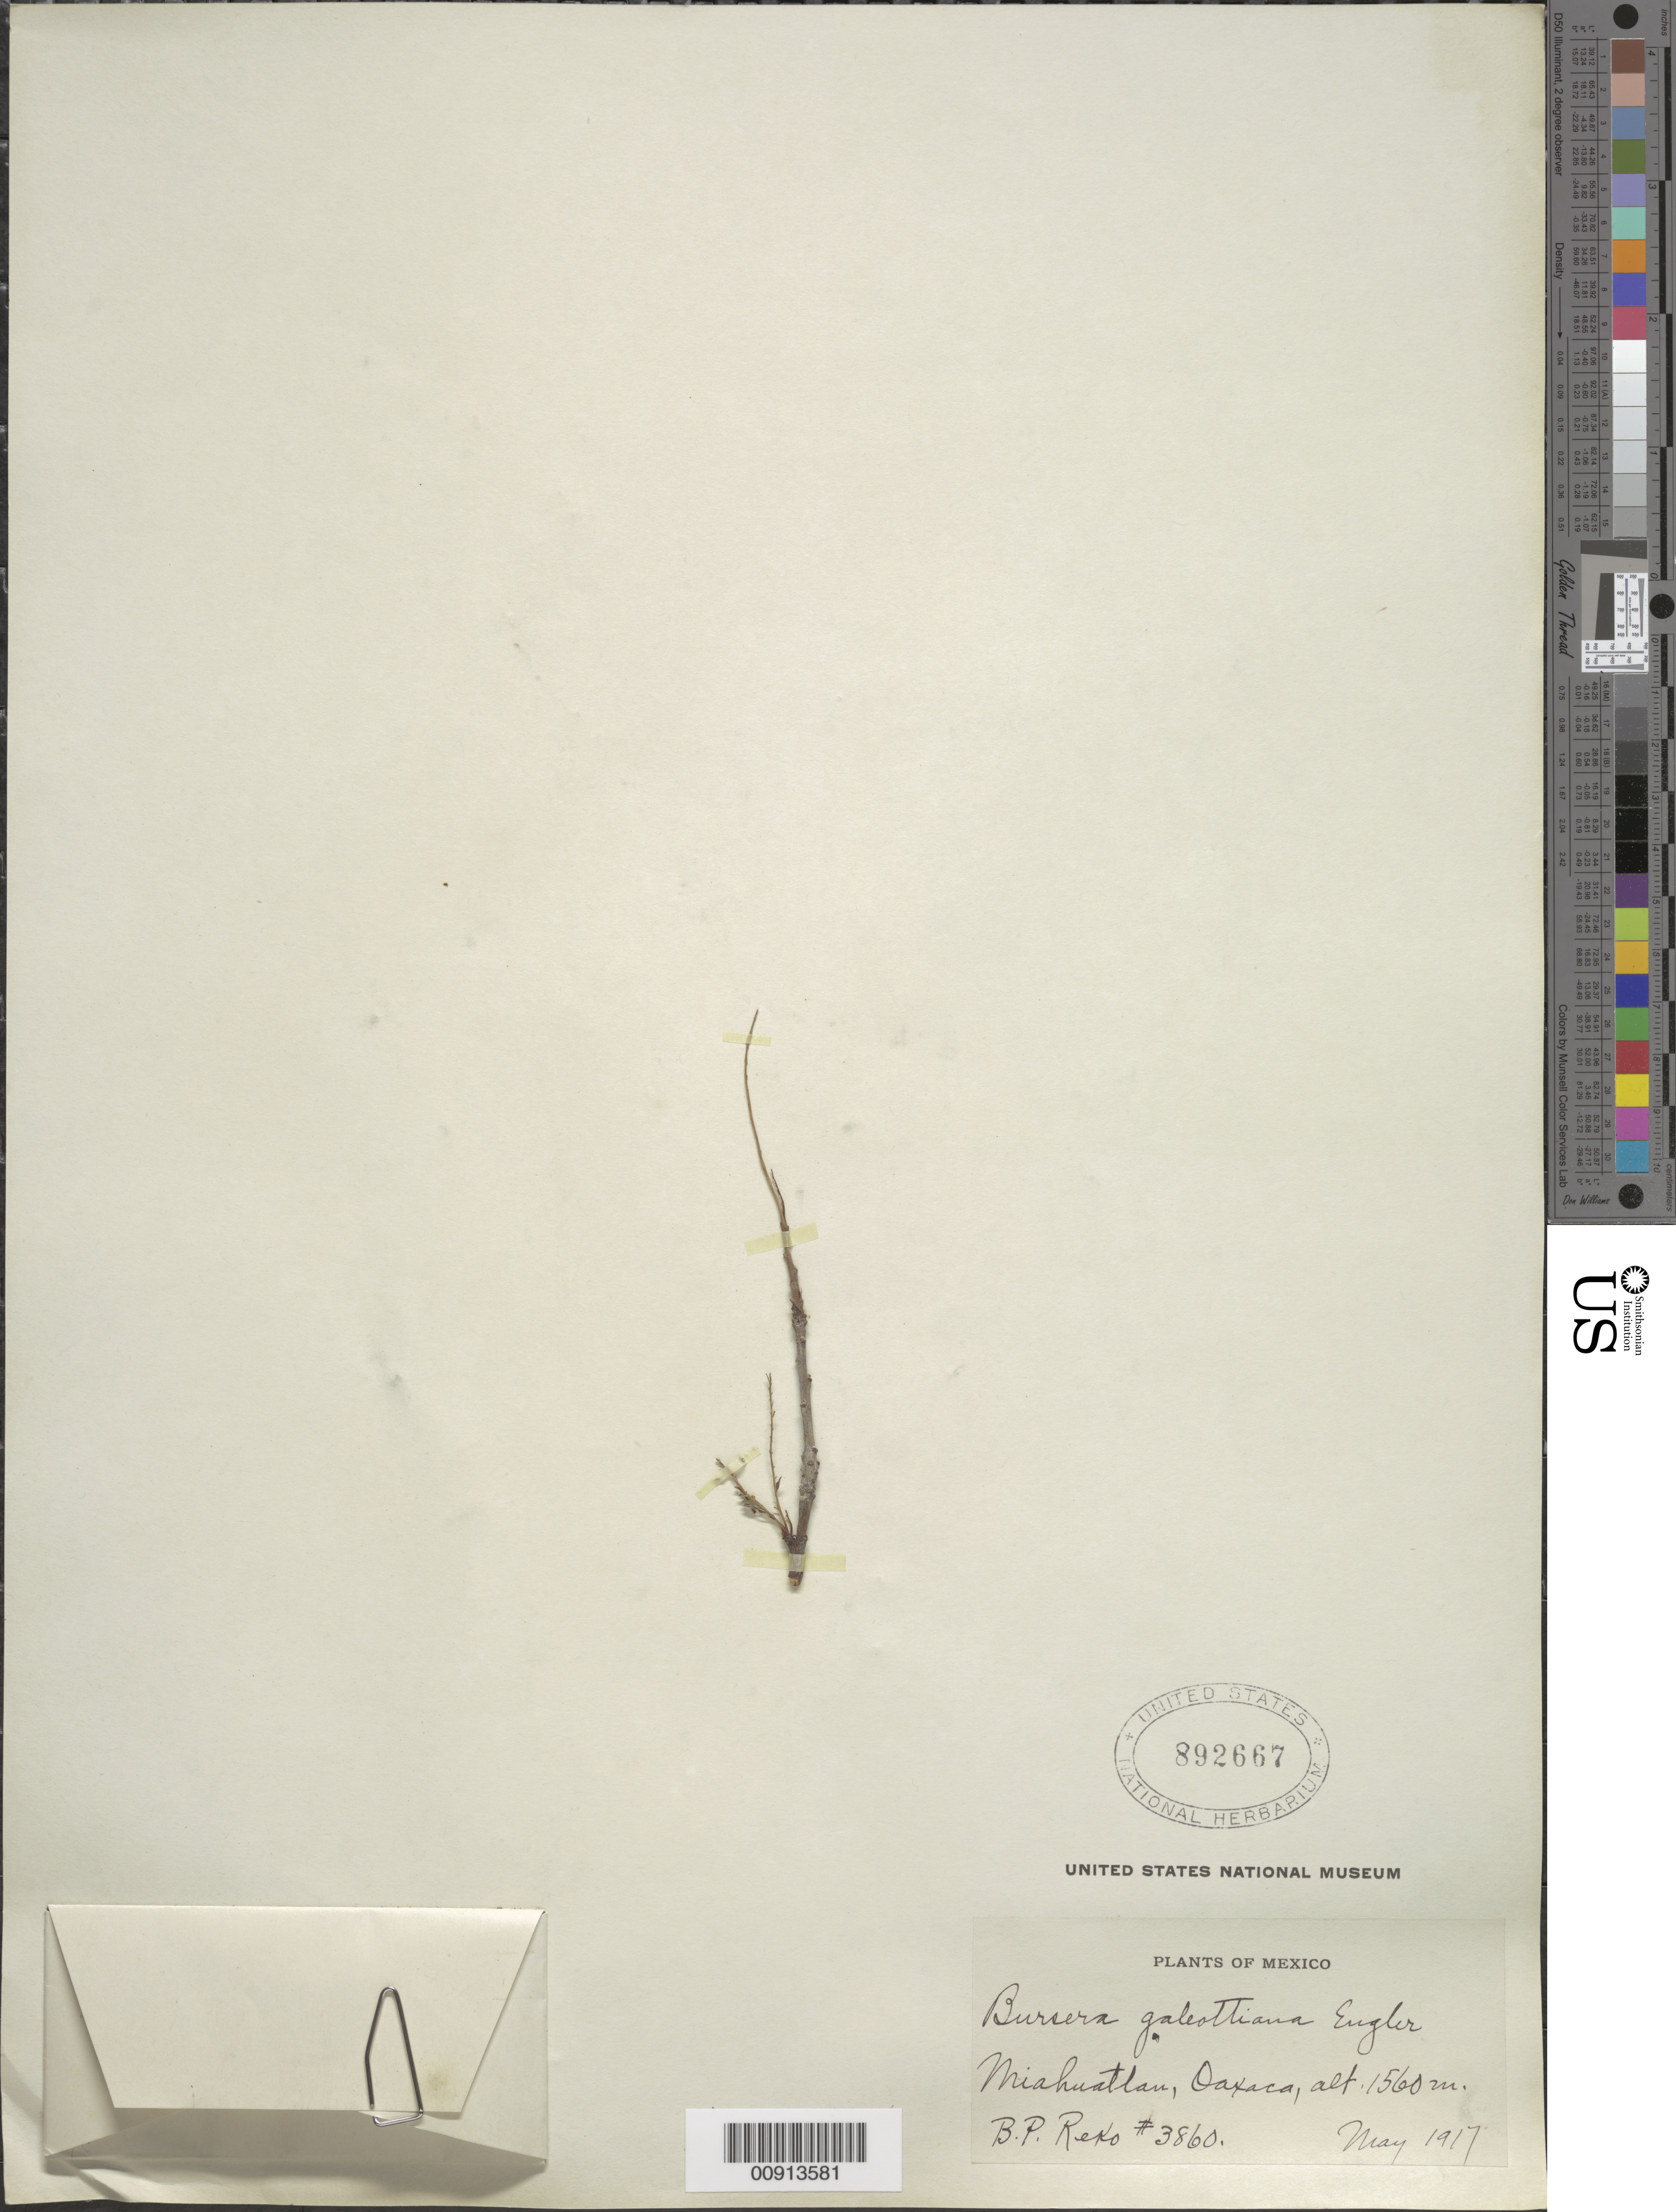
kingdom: Plantae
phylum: Tracheophyta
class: Magnoliopsida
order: Sapindales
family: Burseraceae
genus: Bursera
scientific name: Bursera galeottiana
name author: Engl.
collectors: B. P. Reko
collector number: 3860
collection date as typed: May 1917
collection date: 1917-05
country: Mexico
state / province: Oaxaca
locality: Miahuatlan, Oaxaca.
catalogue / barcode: US 892667